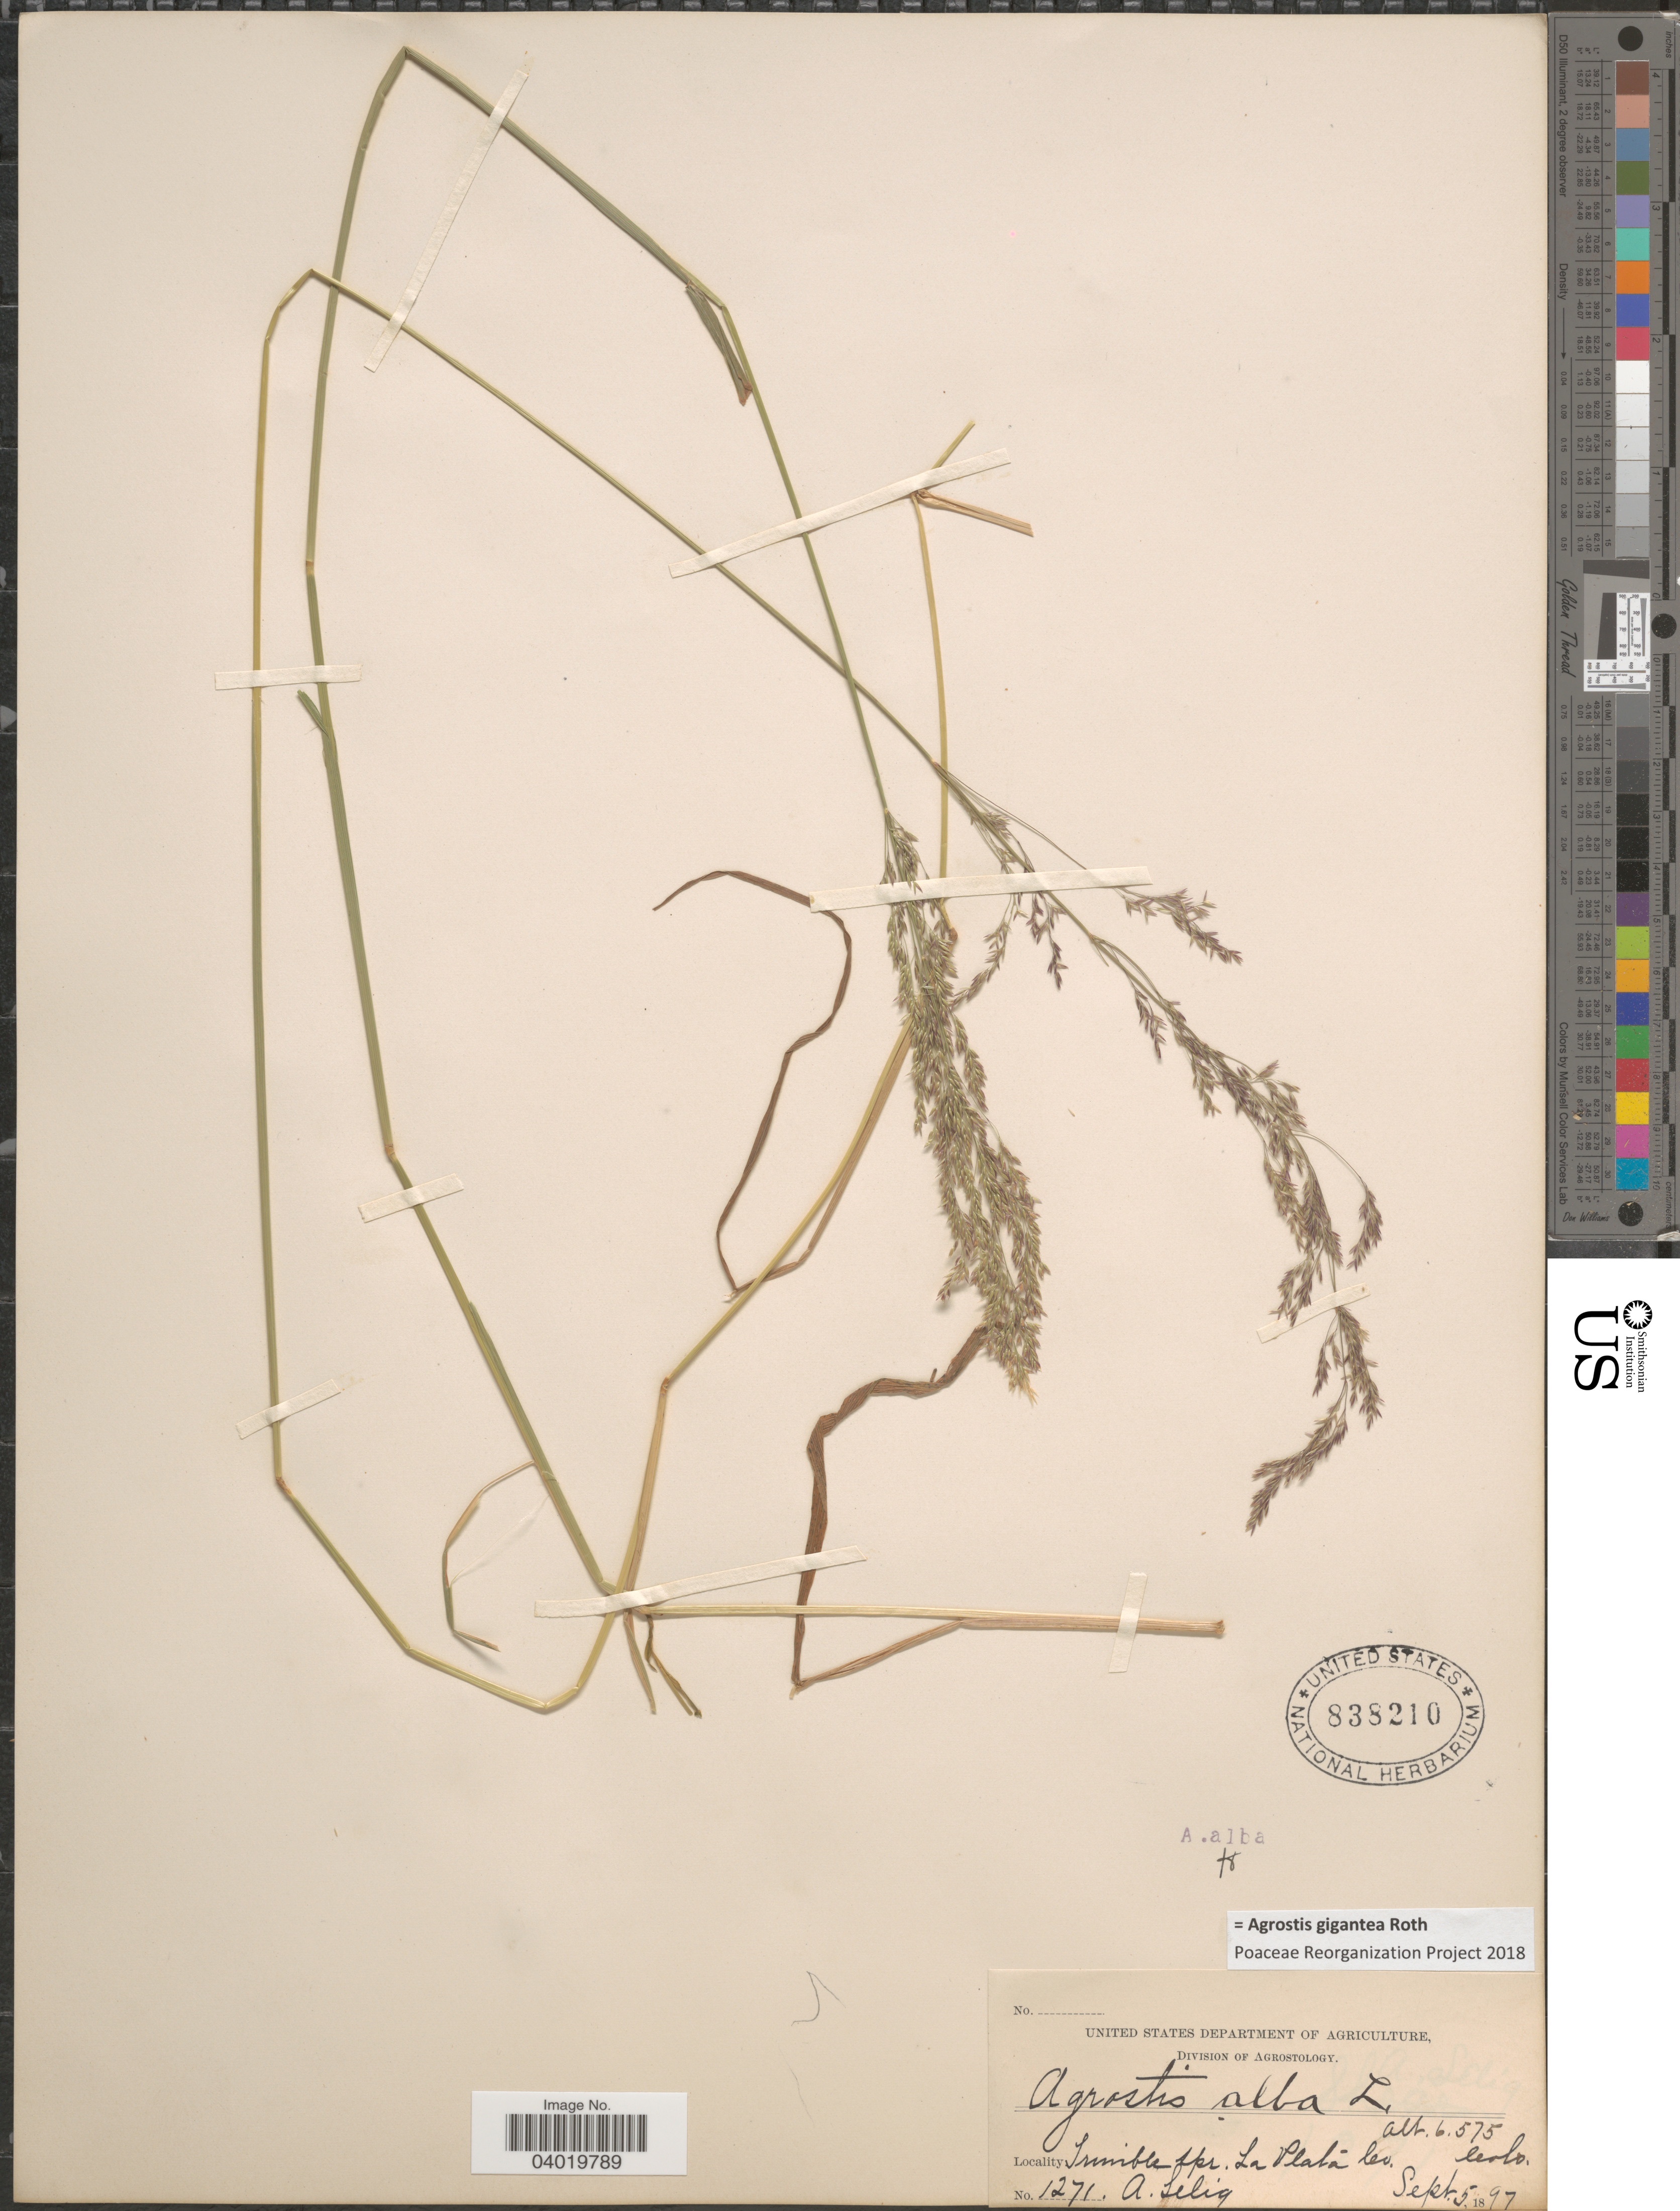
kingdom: Plantae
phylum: Tracheophyta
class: Liliopsida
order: Poales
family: Poaceae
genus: Agrostis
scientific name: Agrostis gigantea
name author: Roth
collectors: A. Selig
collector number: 1271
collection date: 1897-09-08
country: United States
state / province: Colorado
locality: Trimble spr. La Plata Co.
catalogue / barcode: US 838210